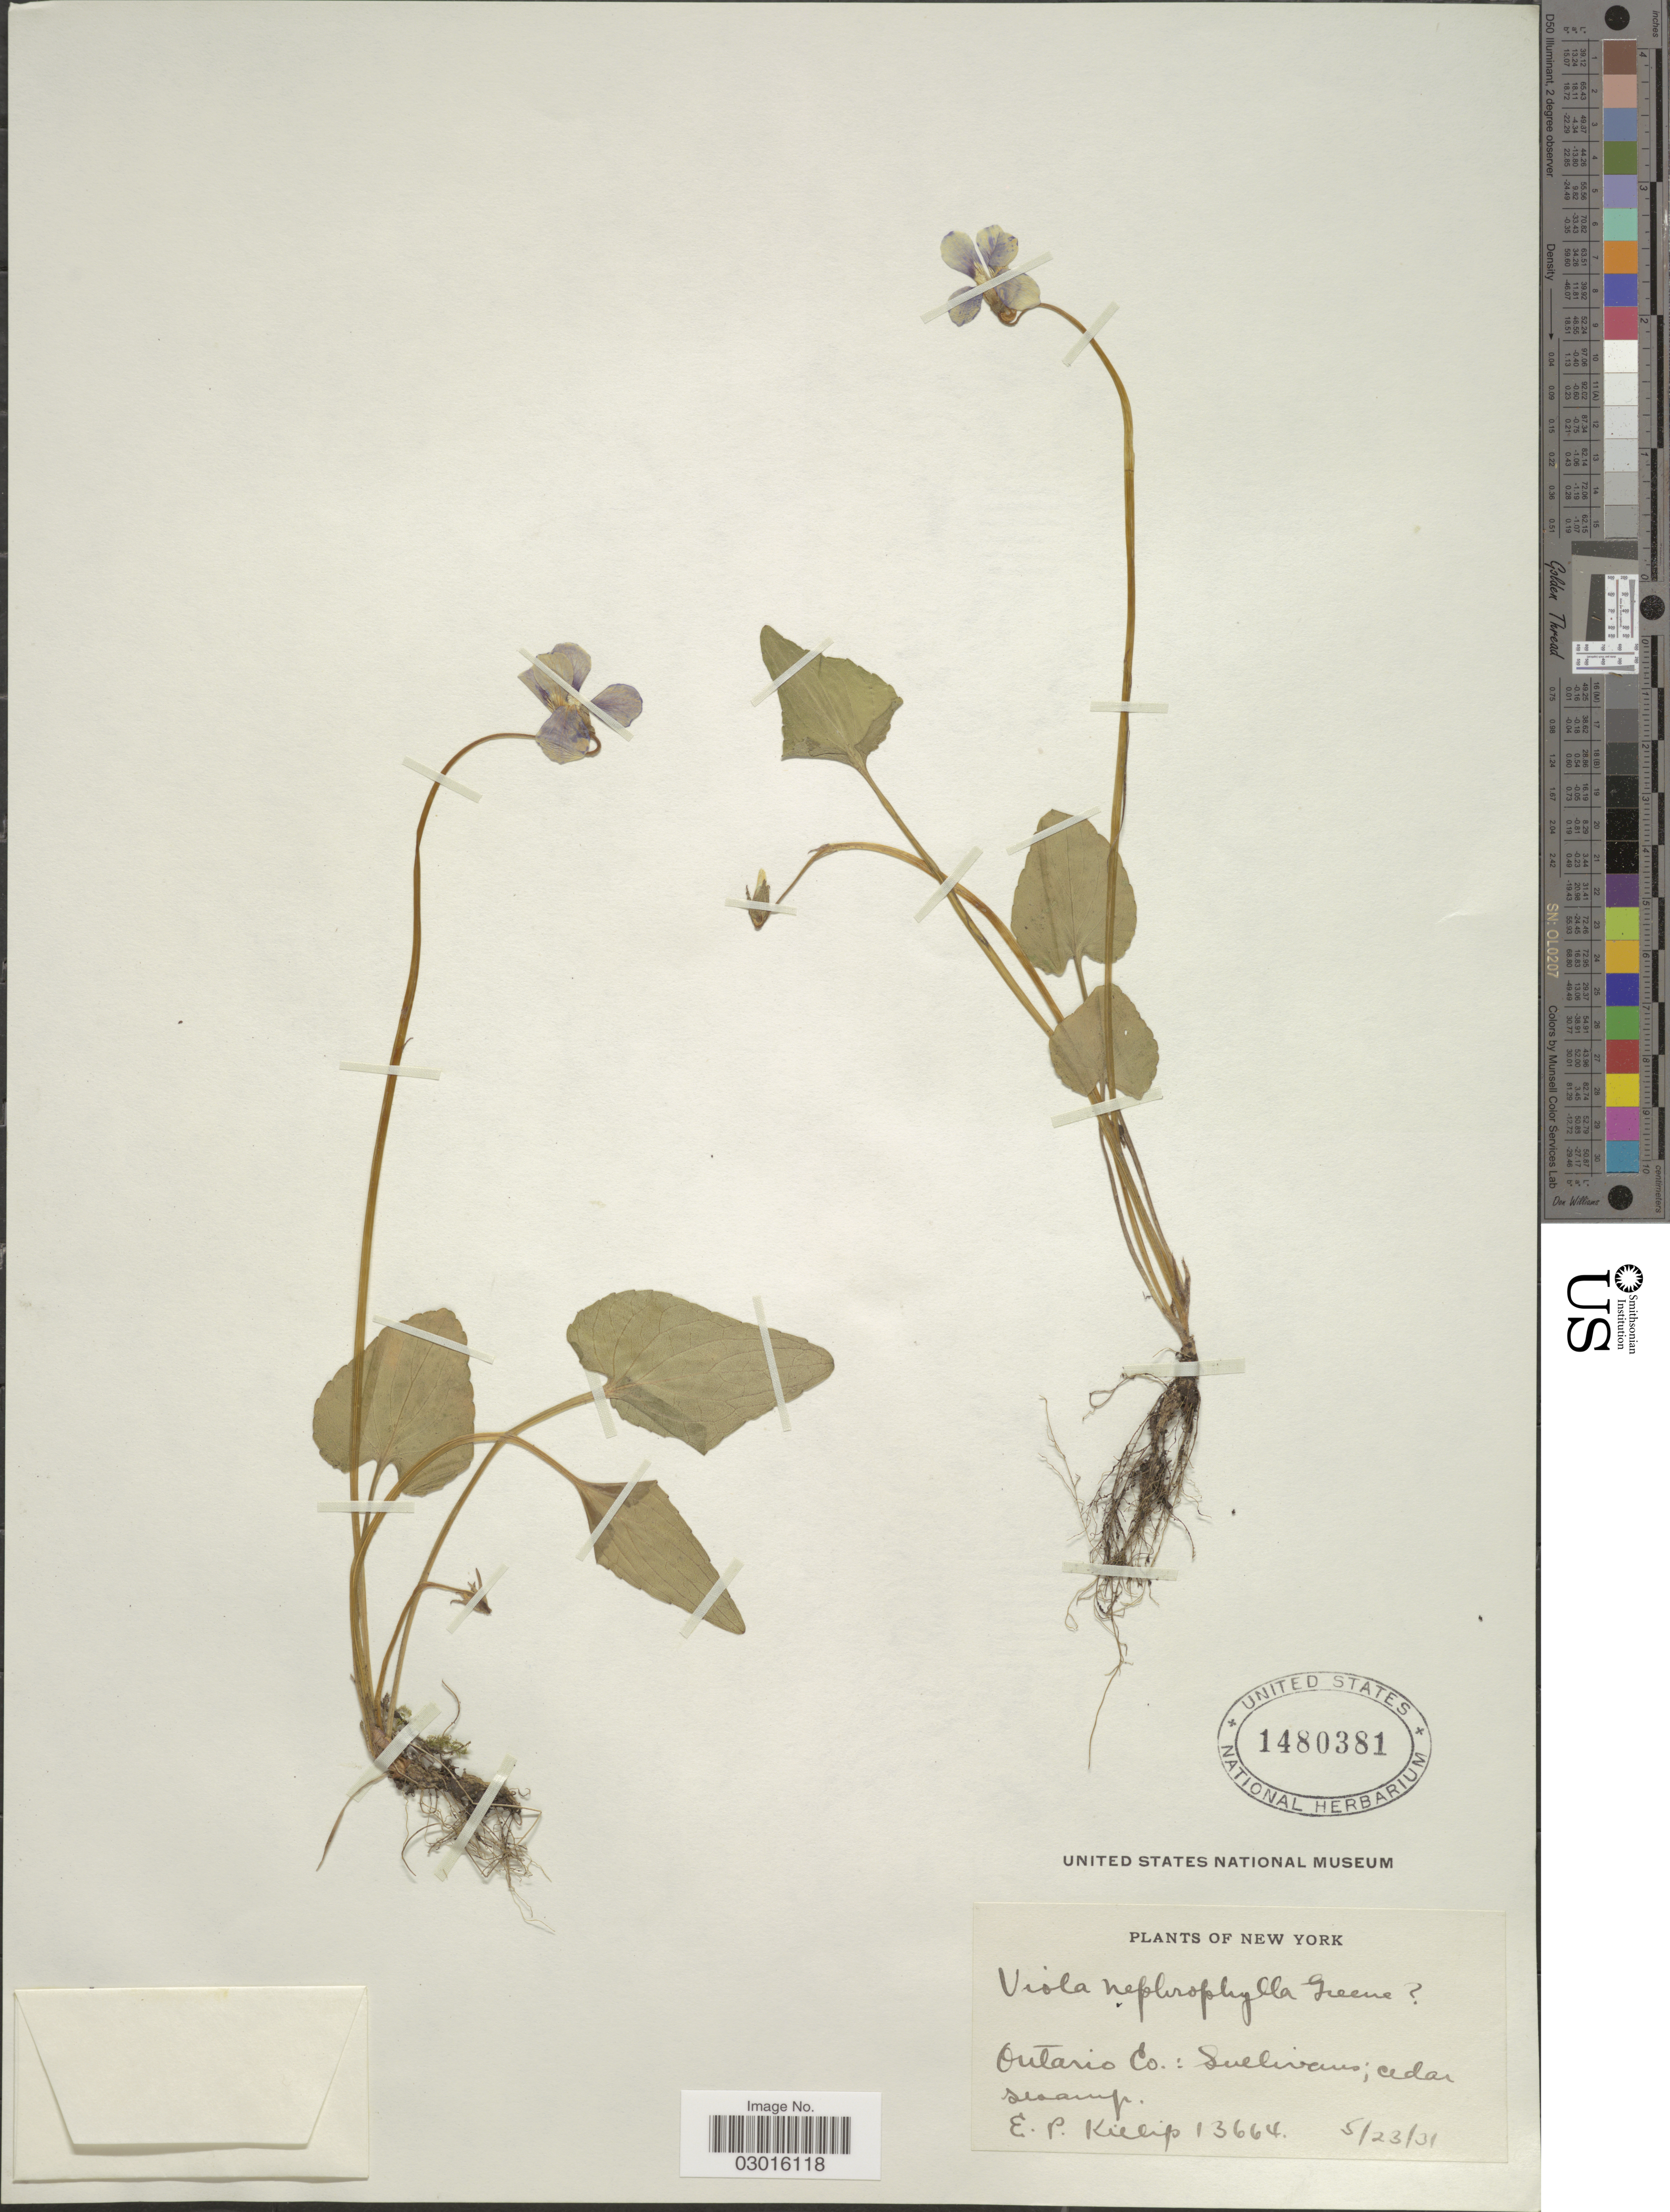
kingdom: Plantae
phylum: Tracheophyta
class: Magnoliopsida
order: Malpighiales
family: Violaceae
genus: Viola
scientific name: Viola nephrophylla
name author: Greene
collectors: E. P. Killip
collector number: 13664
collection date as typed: Transcribed d/m/y: 23/5/31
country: United States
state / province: New York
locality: Ontario Co.: Suelivans; cedar swamp.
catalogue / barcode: US 1480381